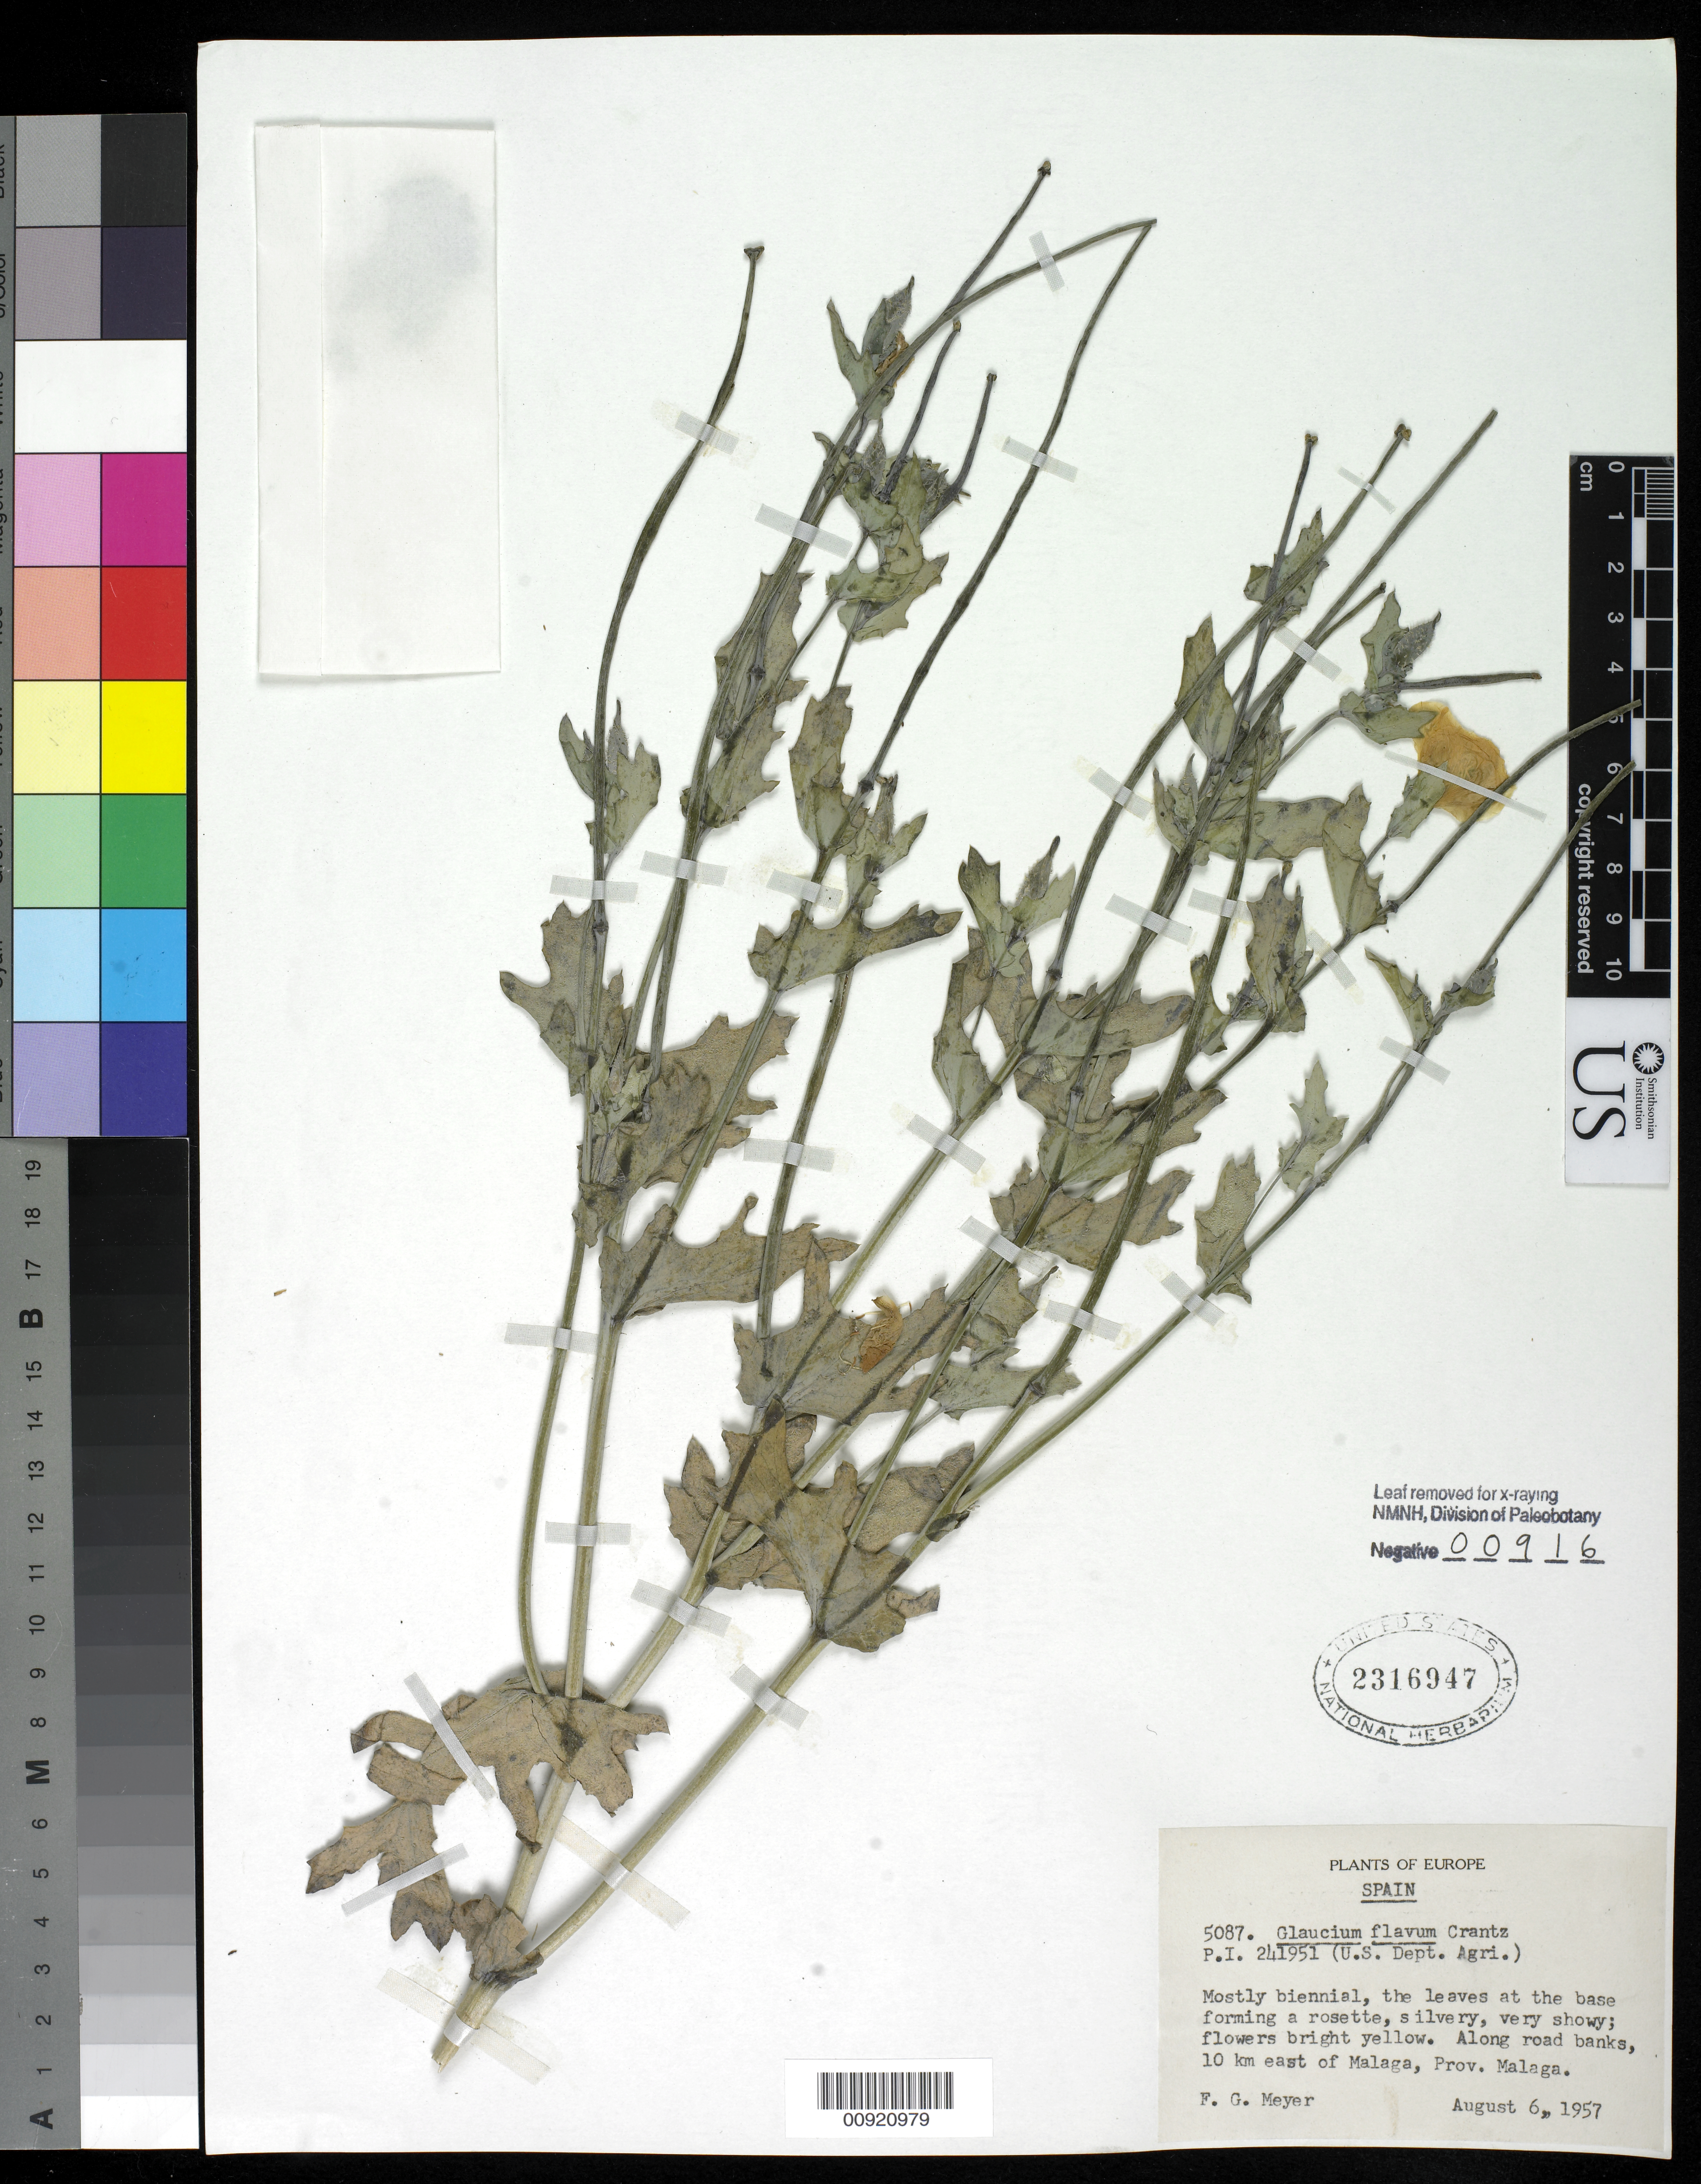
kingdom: Plantae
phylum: Tracheophyta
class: Magnoliopsida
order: Ranunculales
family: Papaveraceae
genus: Glaucium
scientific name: Glaucium flavum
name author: Crantz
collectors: F. G. Meyer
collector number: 5087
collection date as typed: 06 Aug 1957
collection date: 1957-08-06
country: Spain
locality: Along road banks, 10 km east of Malaga, Prov. Malaga.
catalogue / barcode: US 2316947